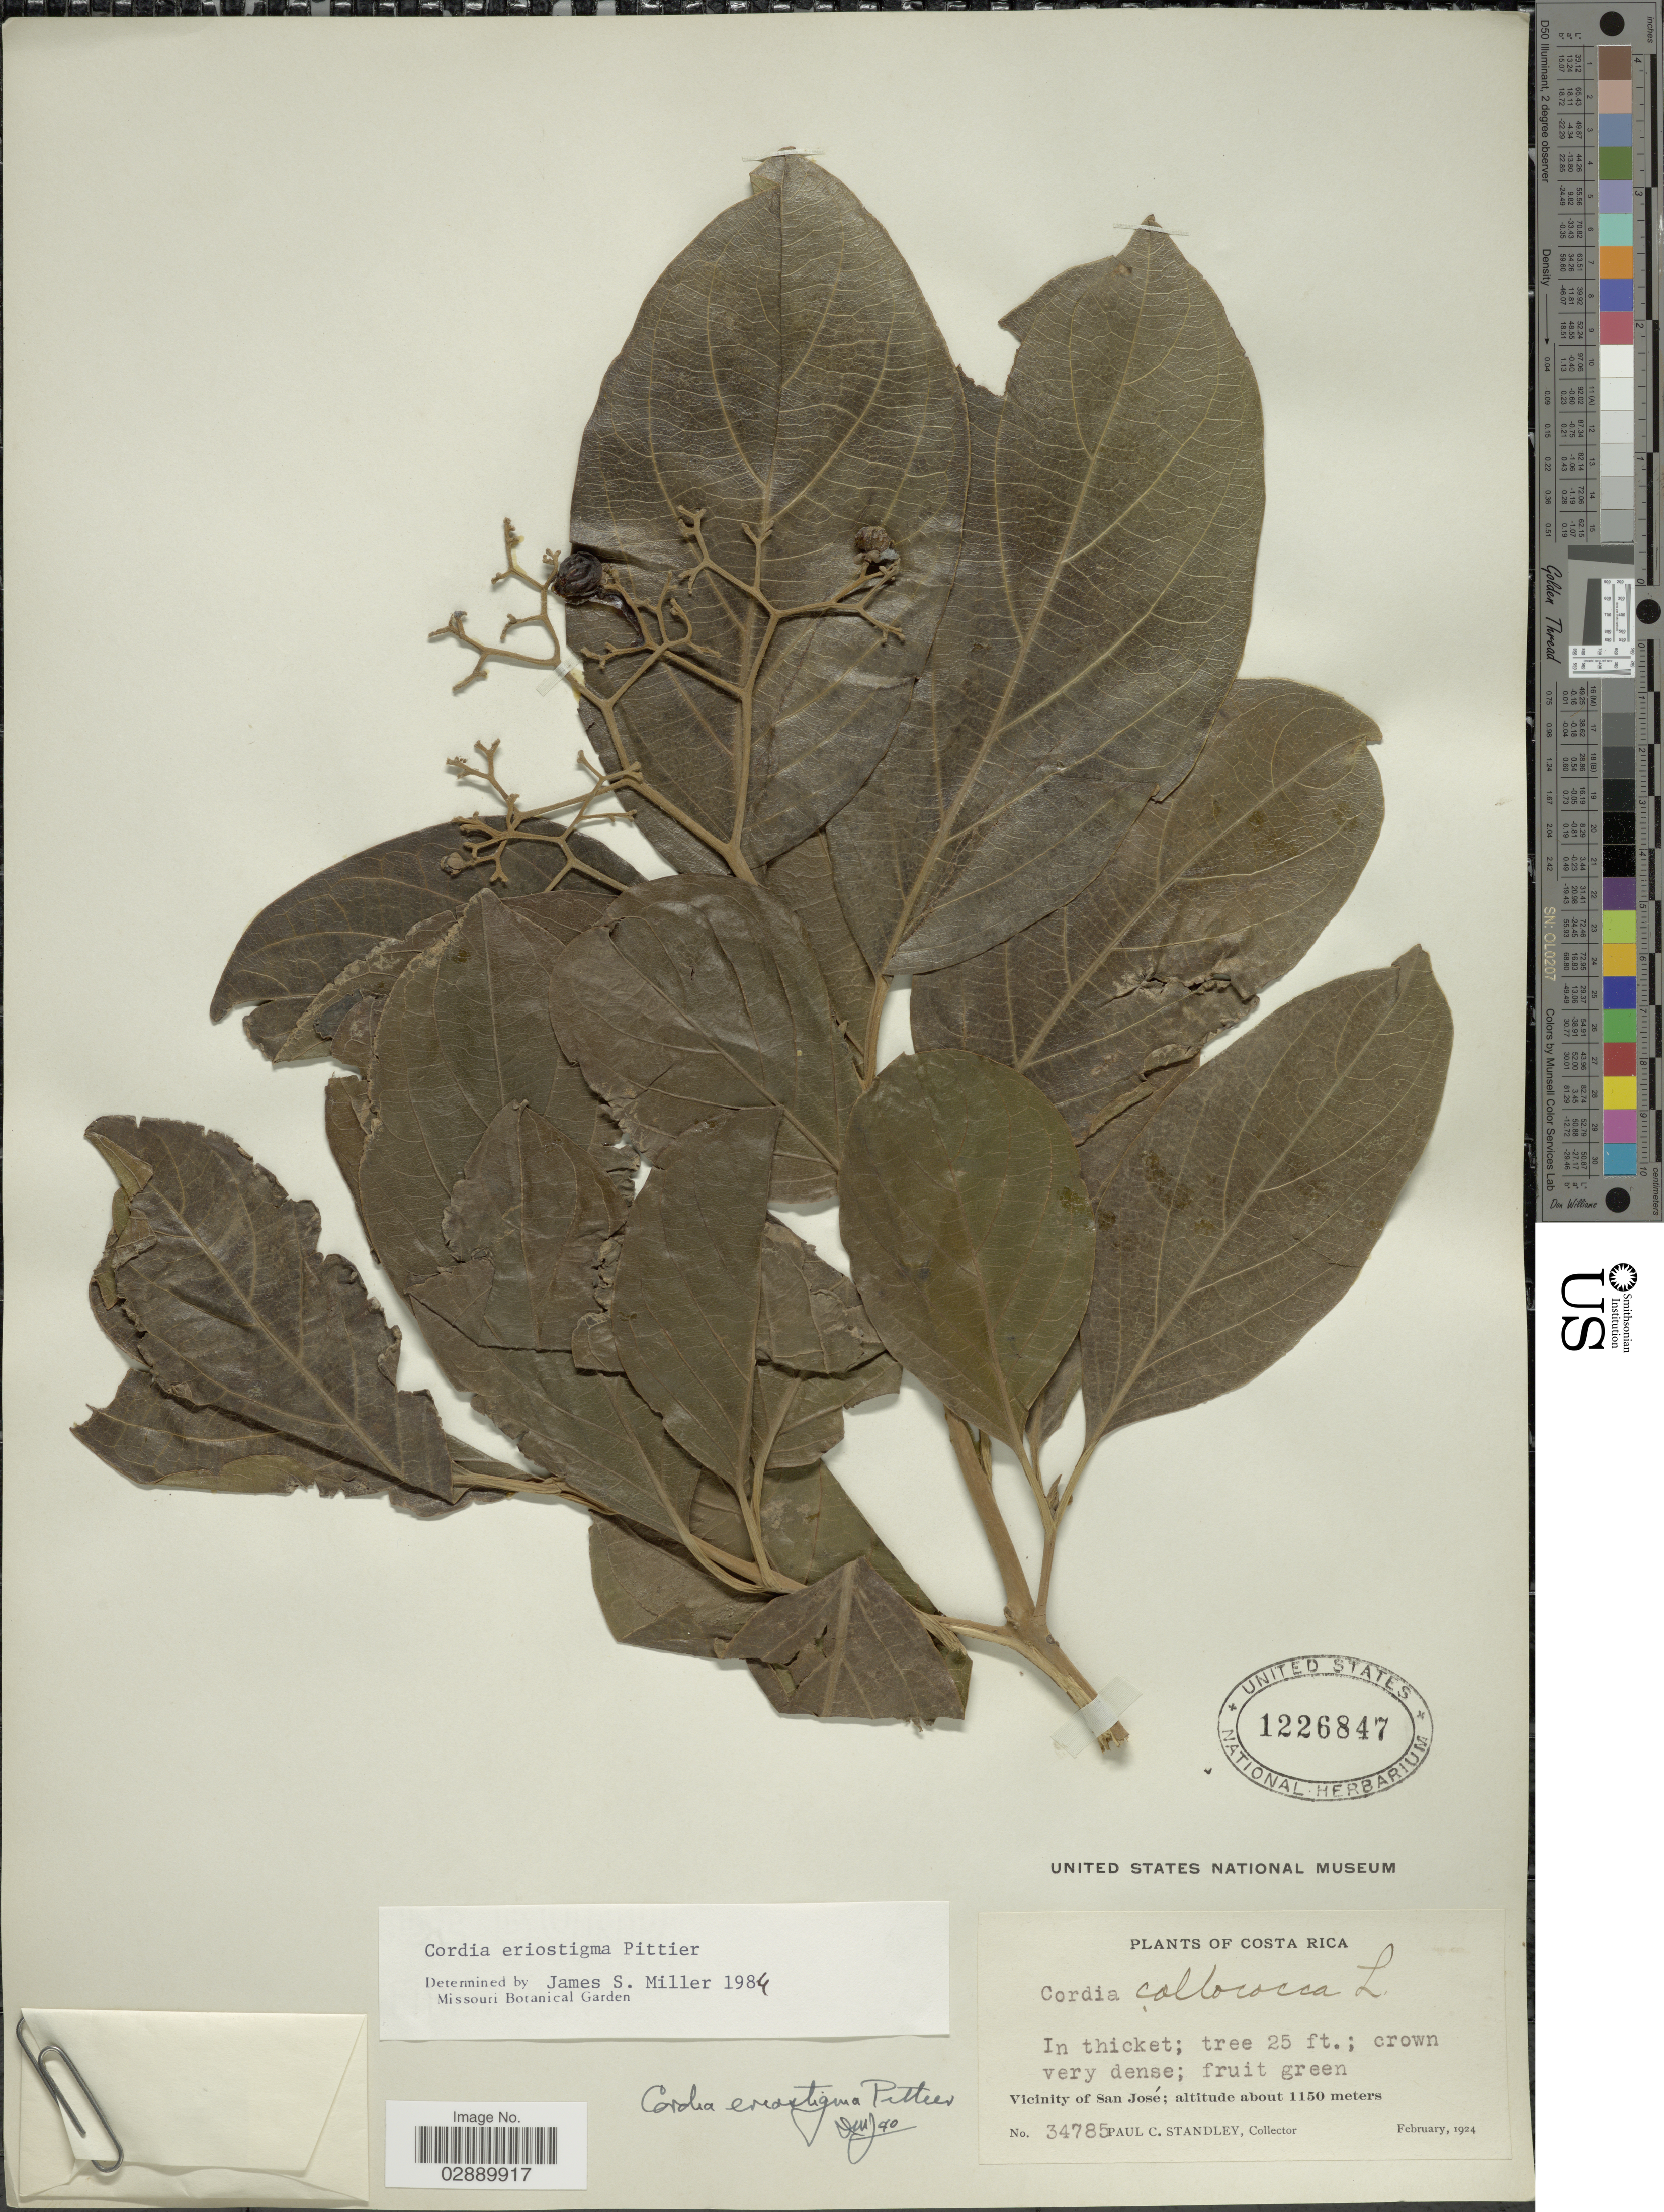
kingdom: Plantae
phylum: Tracheophyta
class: Magnoliopsida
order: Boraginales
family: Cordiaceae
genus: Cordia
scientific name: Cordia eriostigma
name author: Pittier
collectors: P. C. Standley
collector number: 34785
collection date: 1924-02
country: Costa Rica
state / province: San José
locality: Vicinity of San José.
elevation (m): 1150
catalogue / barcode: US 1226847